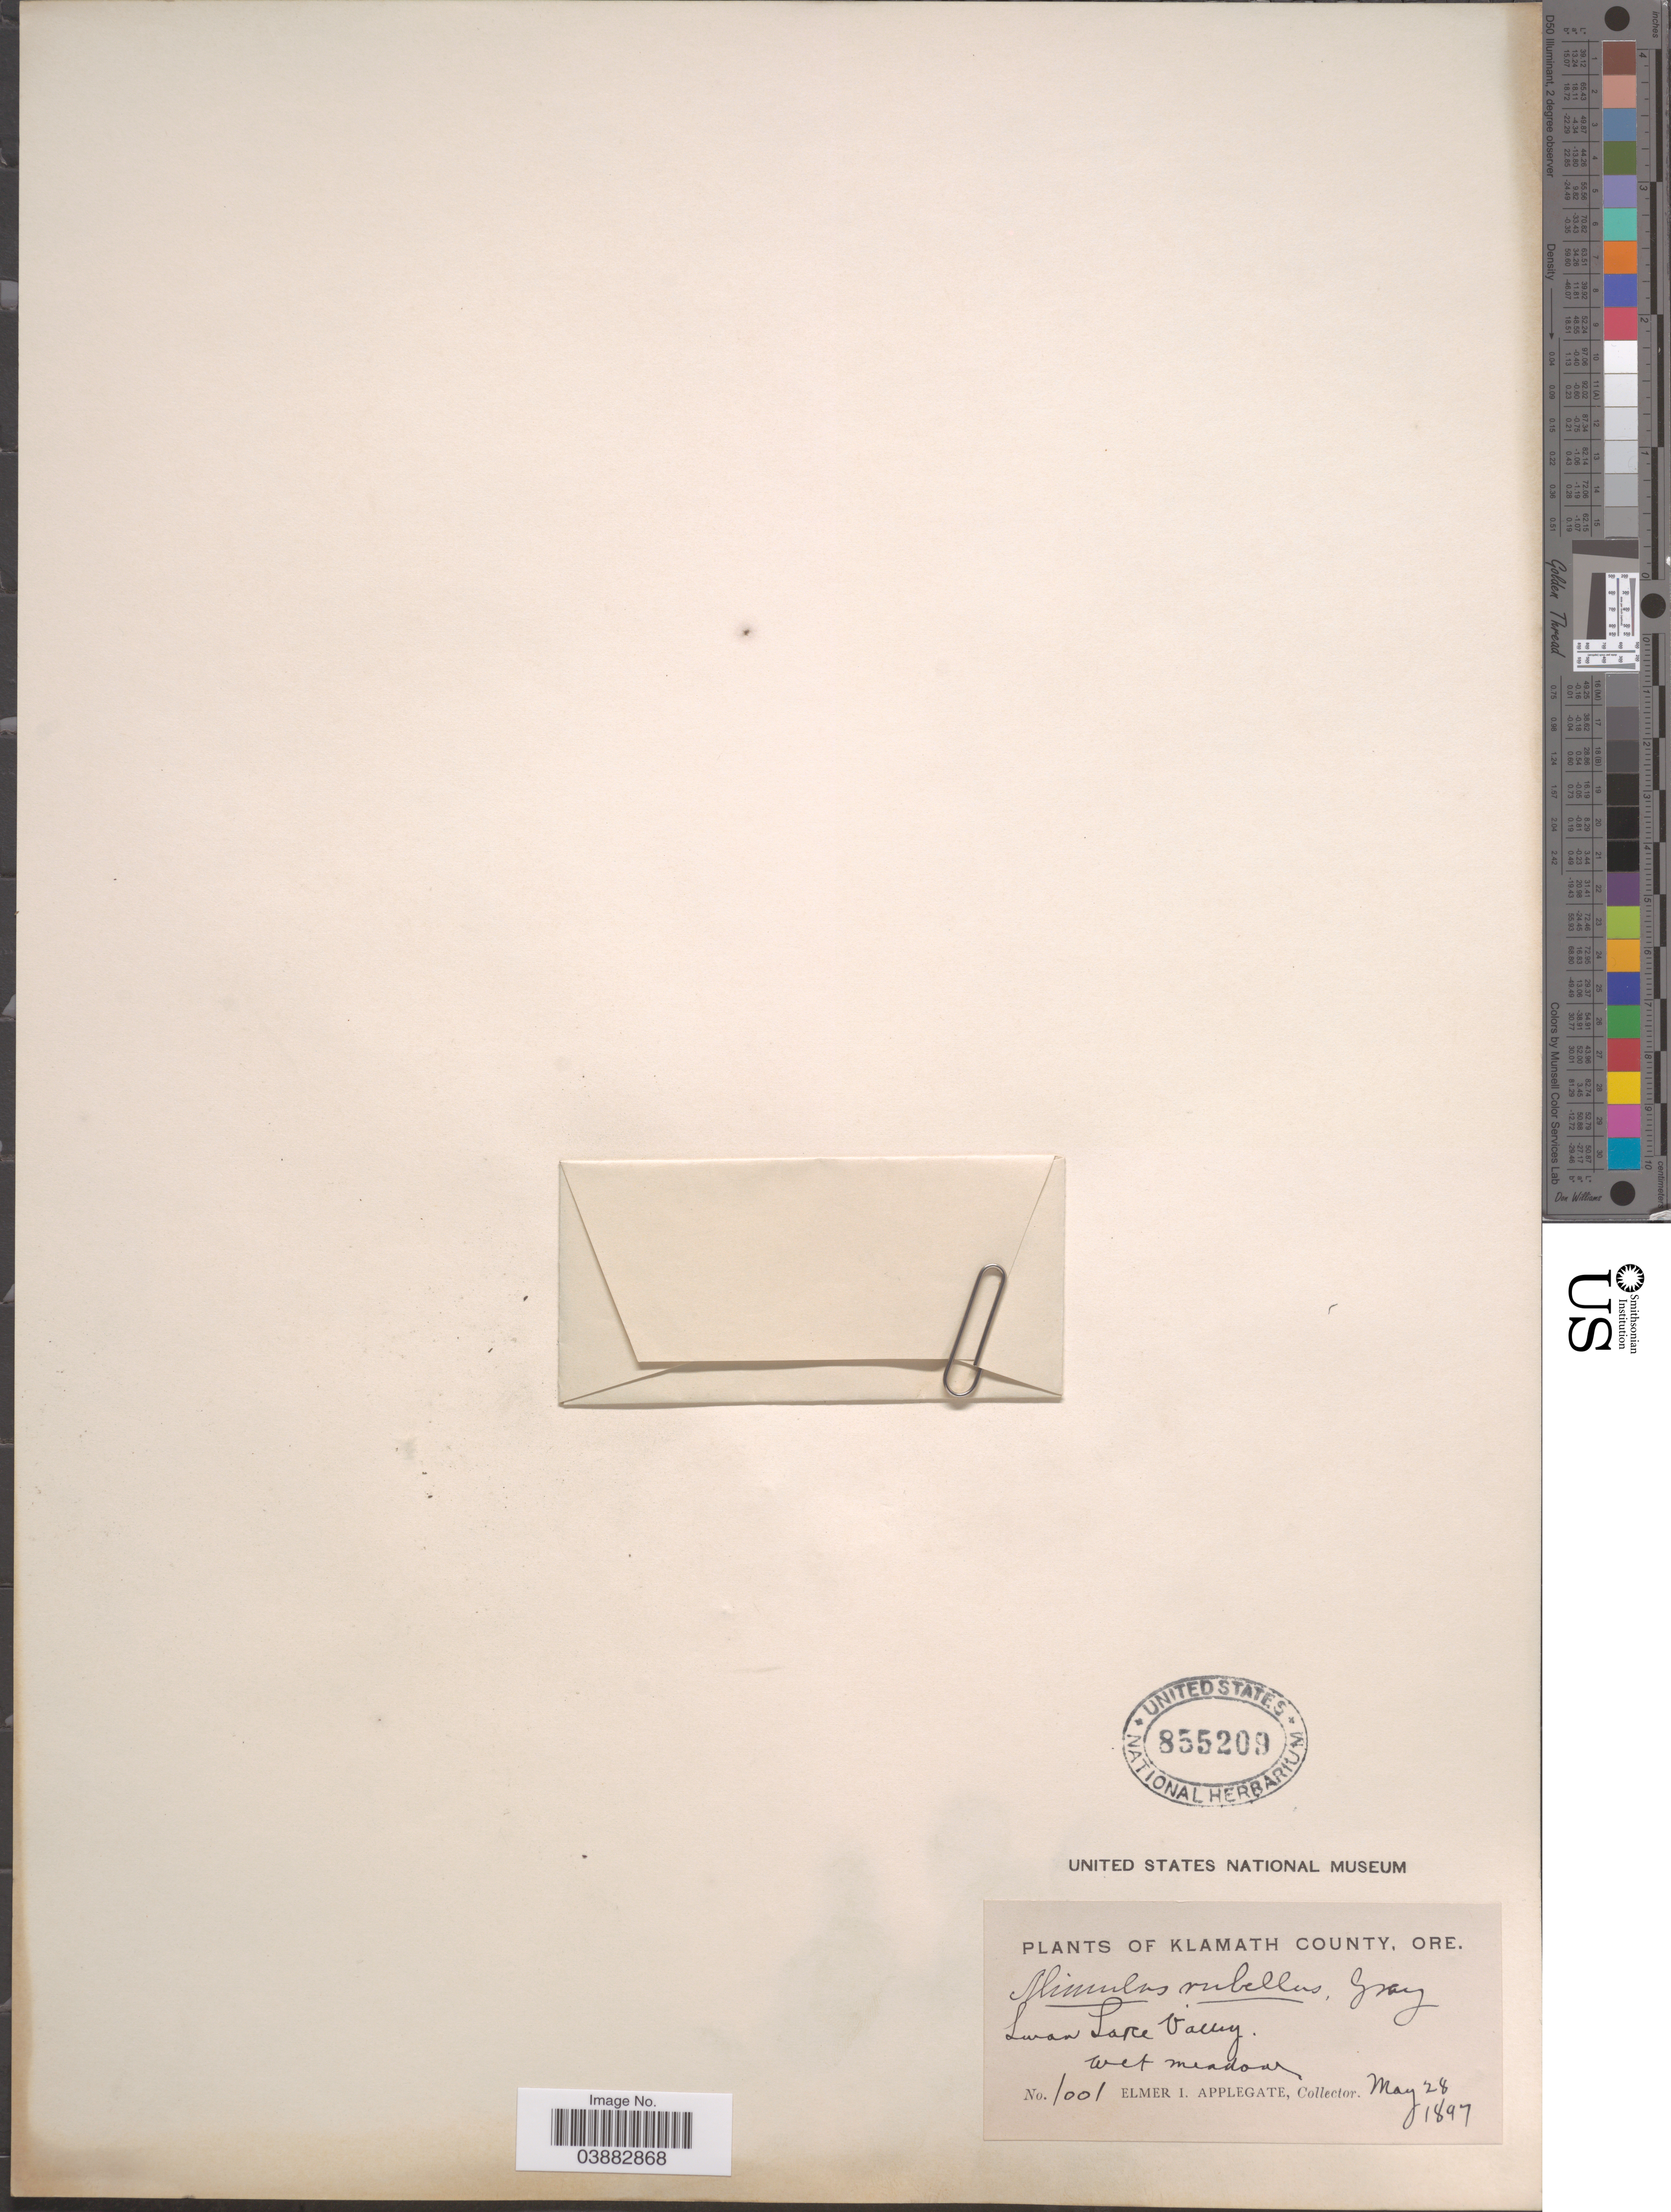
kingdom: Plantae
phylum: Tracheophyta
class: Magnoliopsida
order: Lamiales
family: Phrymaceae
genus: Mimulus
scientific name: Mimulus rubellus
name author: A. Gray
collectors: E. I. Applegate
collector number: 1001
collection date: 1897-05-28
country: United States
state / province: Oregon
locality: Klamath County. Swan Lake Valley.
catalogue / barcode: US 855209